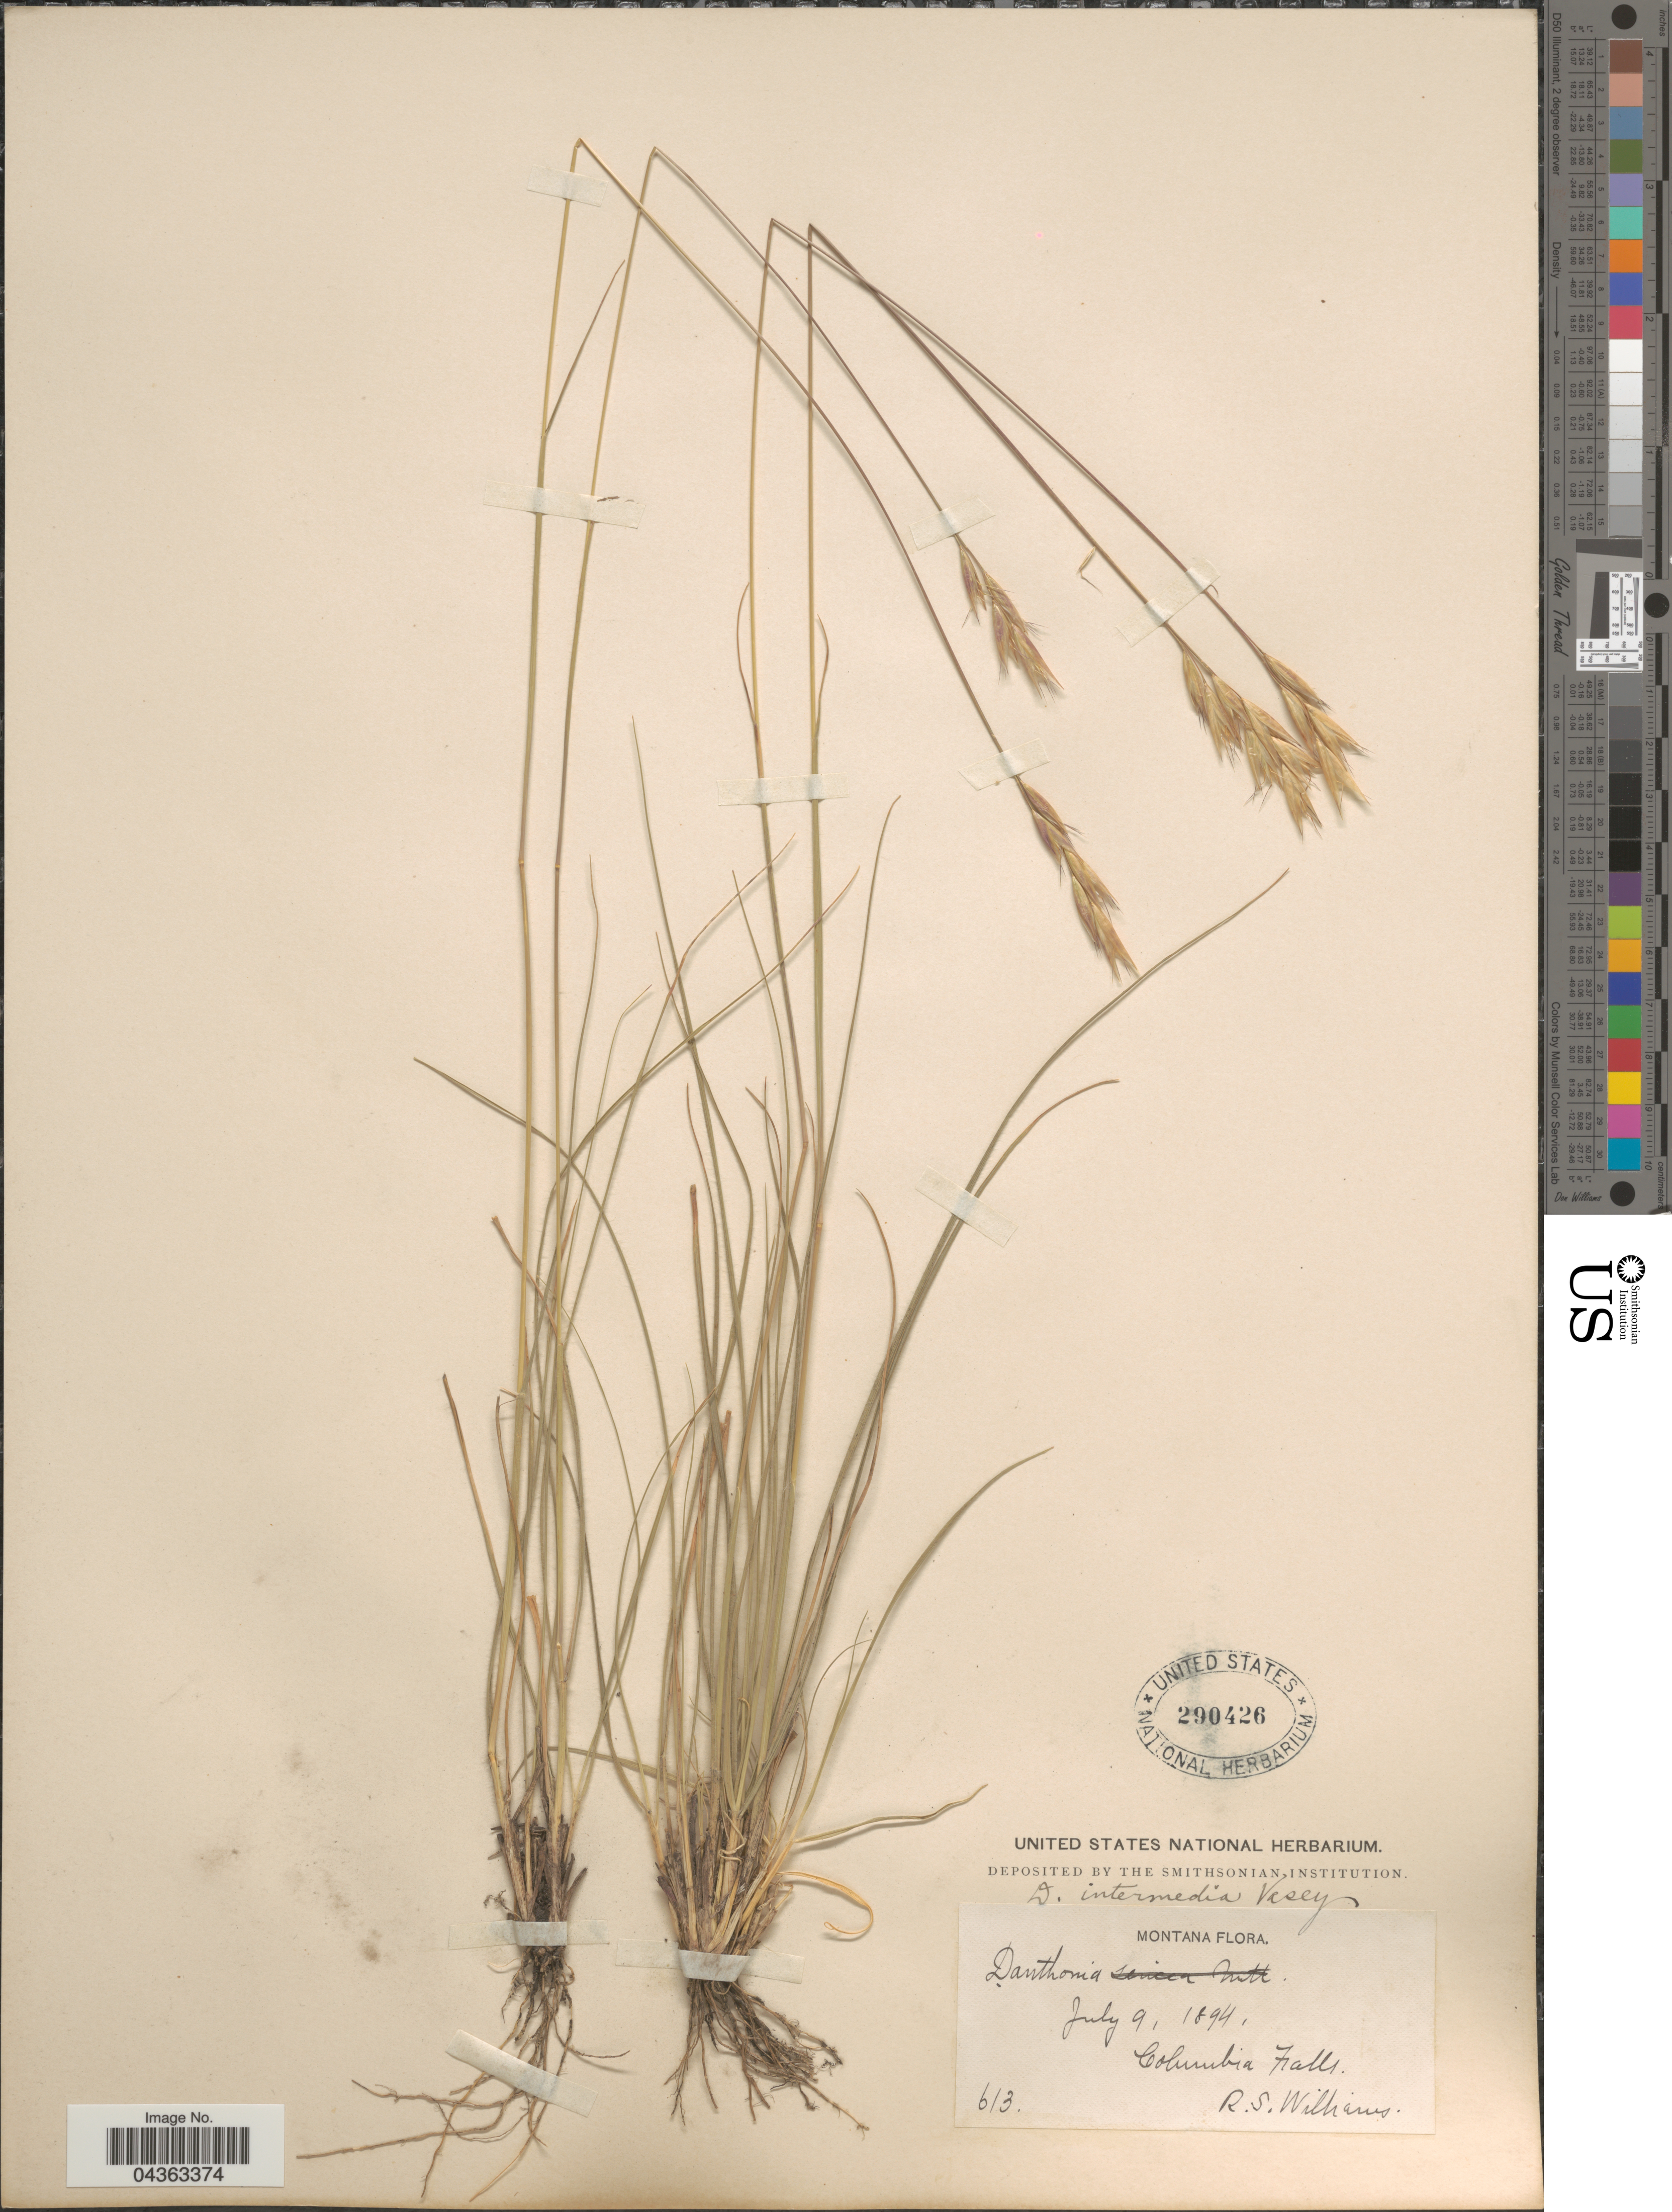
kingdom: Plantae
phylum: Tracheophyta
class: Liliopsida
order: Poales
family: Poaceae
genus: Danthonia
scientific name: Danthonia intermedia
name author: Vasey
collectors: R. S. Williams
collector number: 613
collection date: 1894-07-09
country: United States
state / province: Montana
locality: Columbia Falls.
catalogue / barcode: US 290426